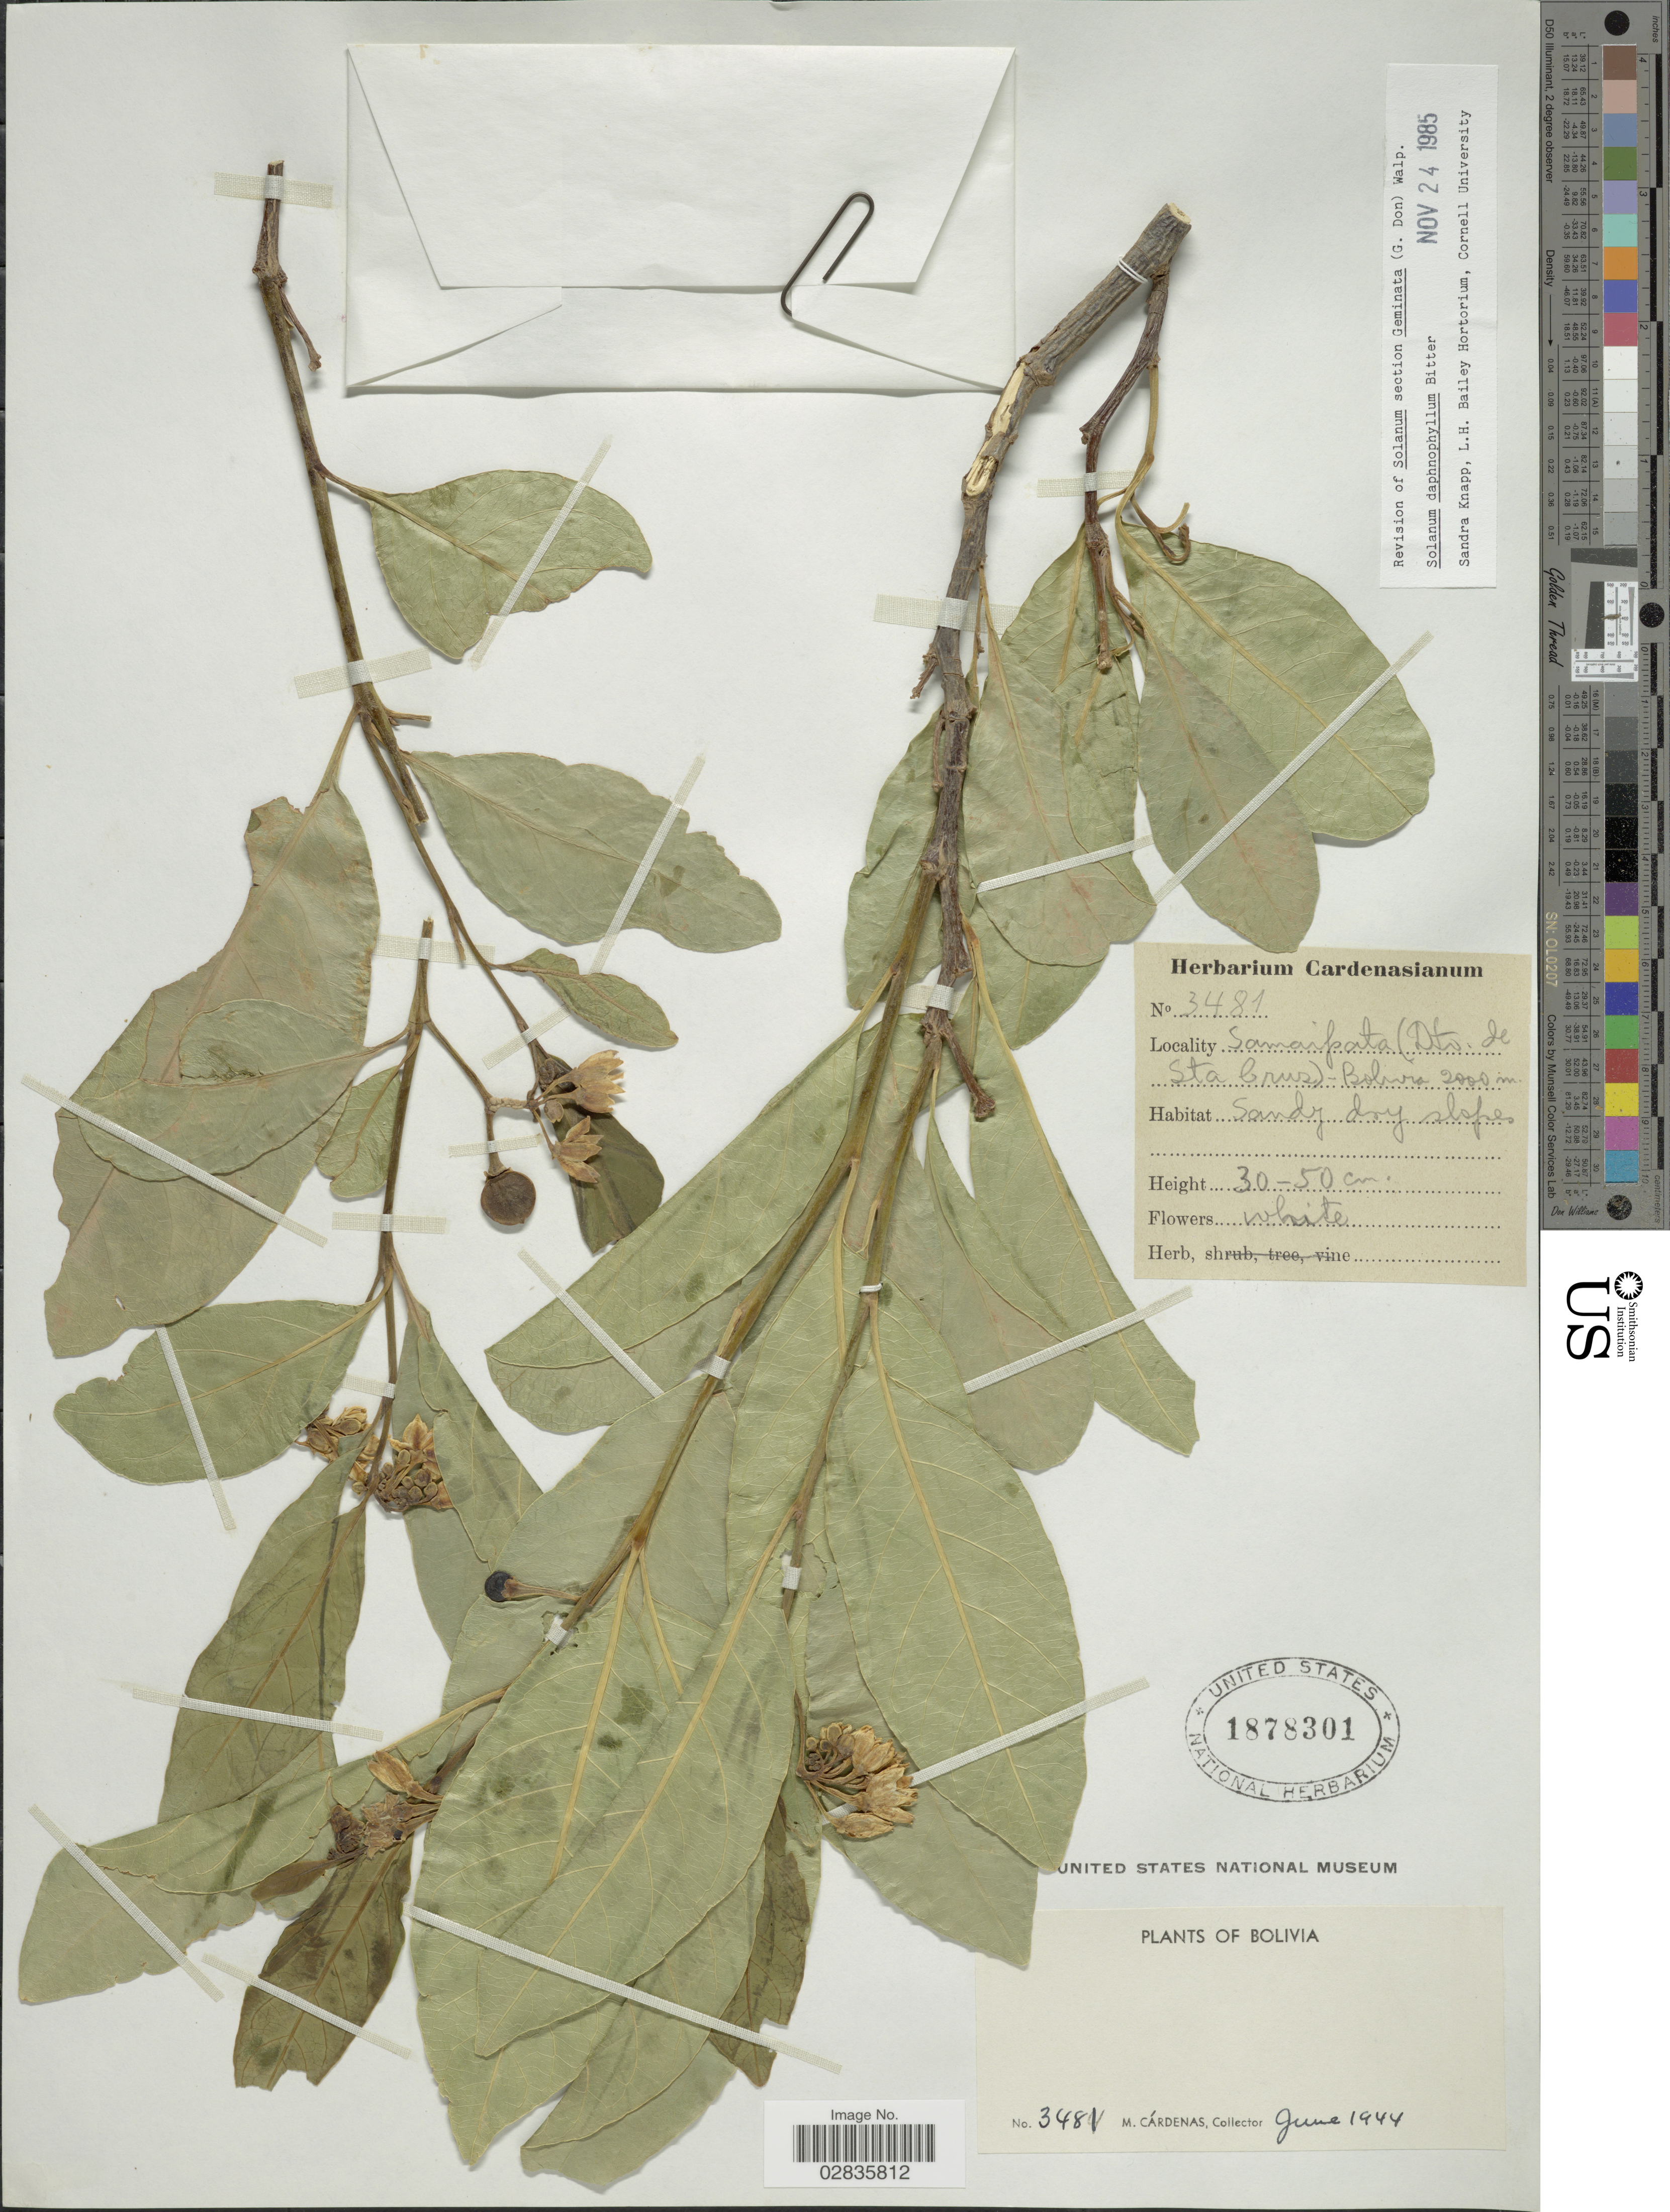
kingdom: Plantae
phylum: Tracheophyta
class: Magnoliopsida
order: Solanales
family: Solanaceae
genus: Solanum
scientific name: Solanum daphnophyllum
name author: Bitter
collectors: M. Cárdenas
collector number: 3481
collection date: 1944-06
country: Bolivia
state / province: Santa Cruz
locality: Samaipata (Dto. de Santa Cruz).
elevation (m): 2000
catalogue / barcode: US 1878301